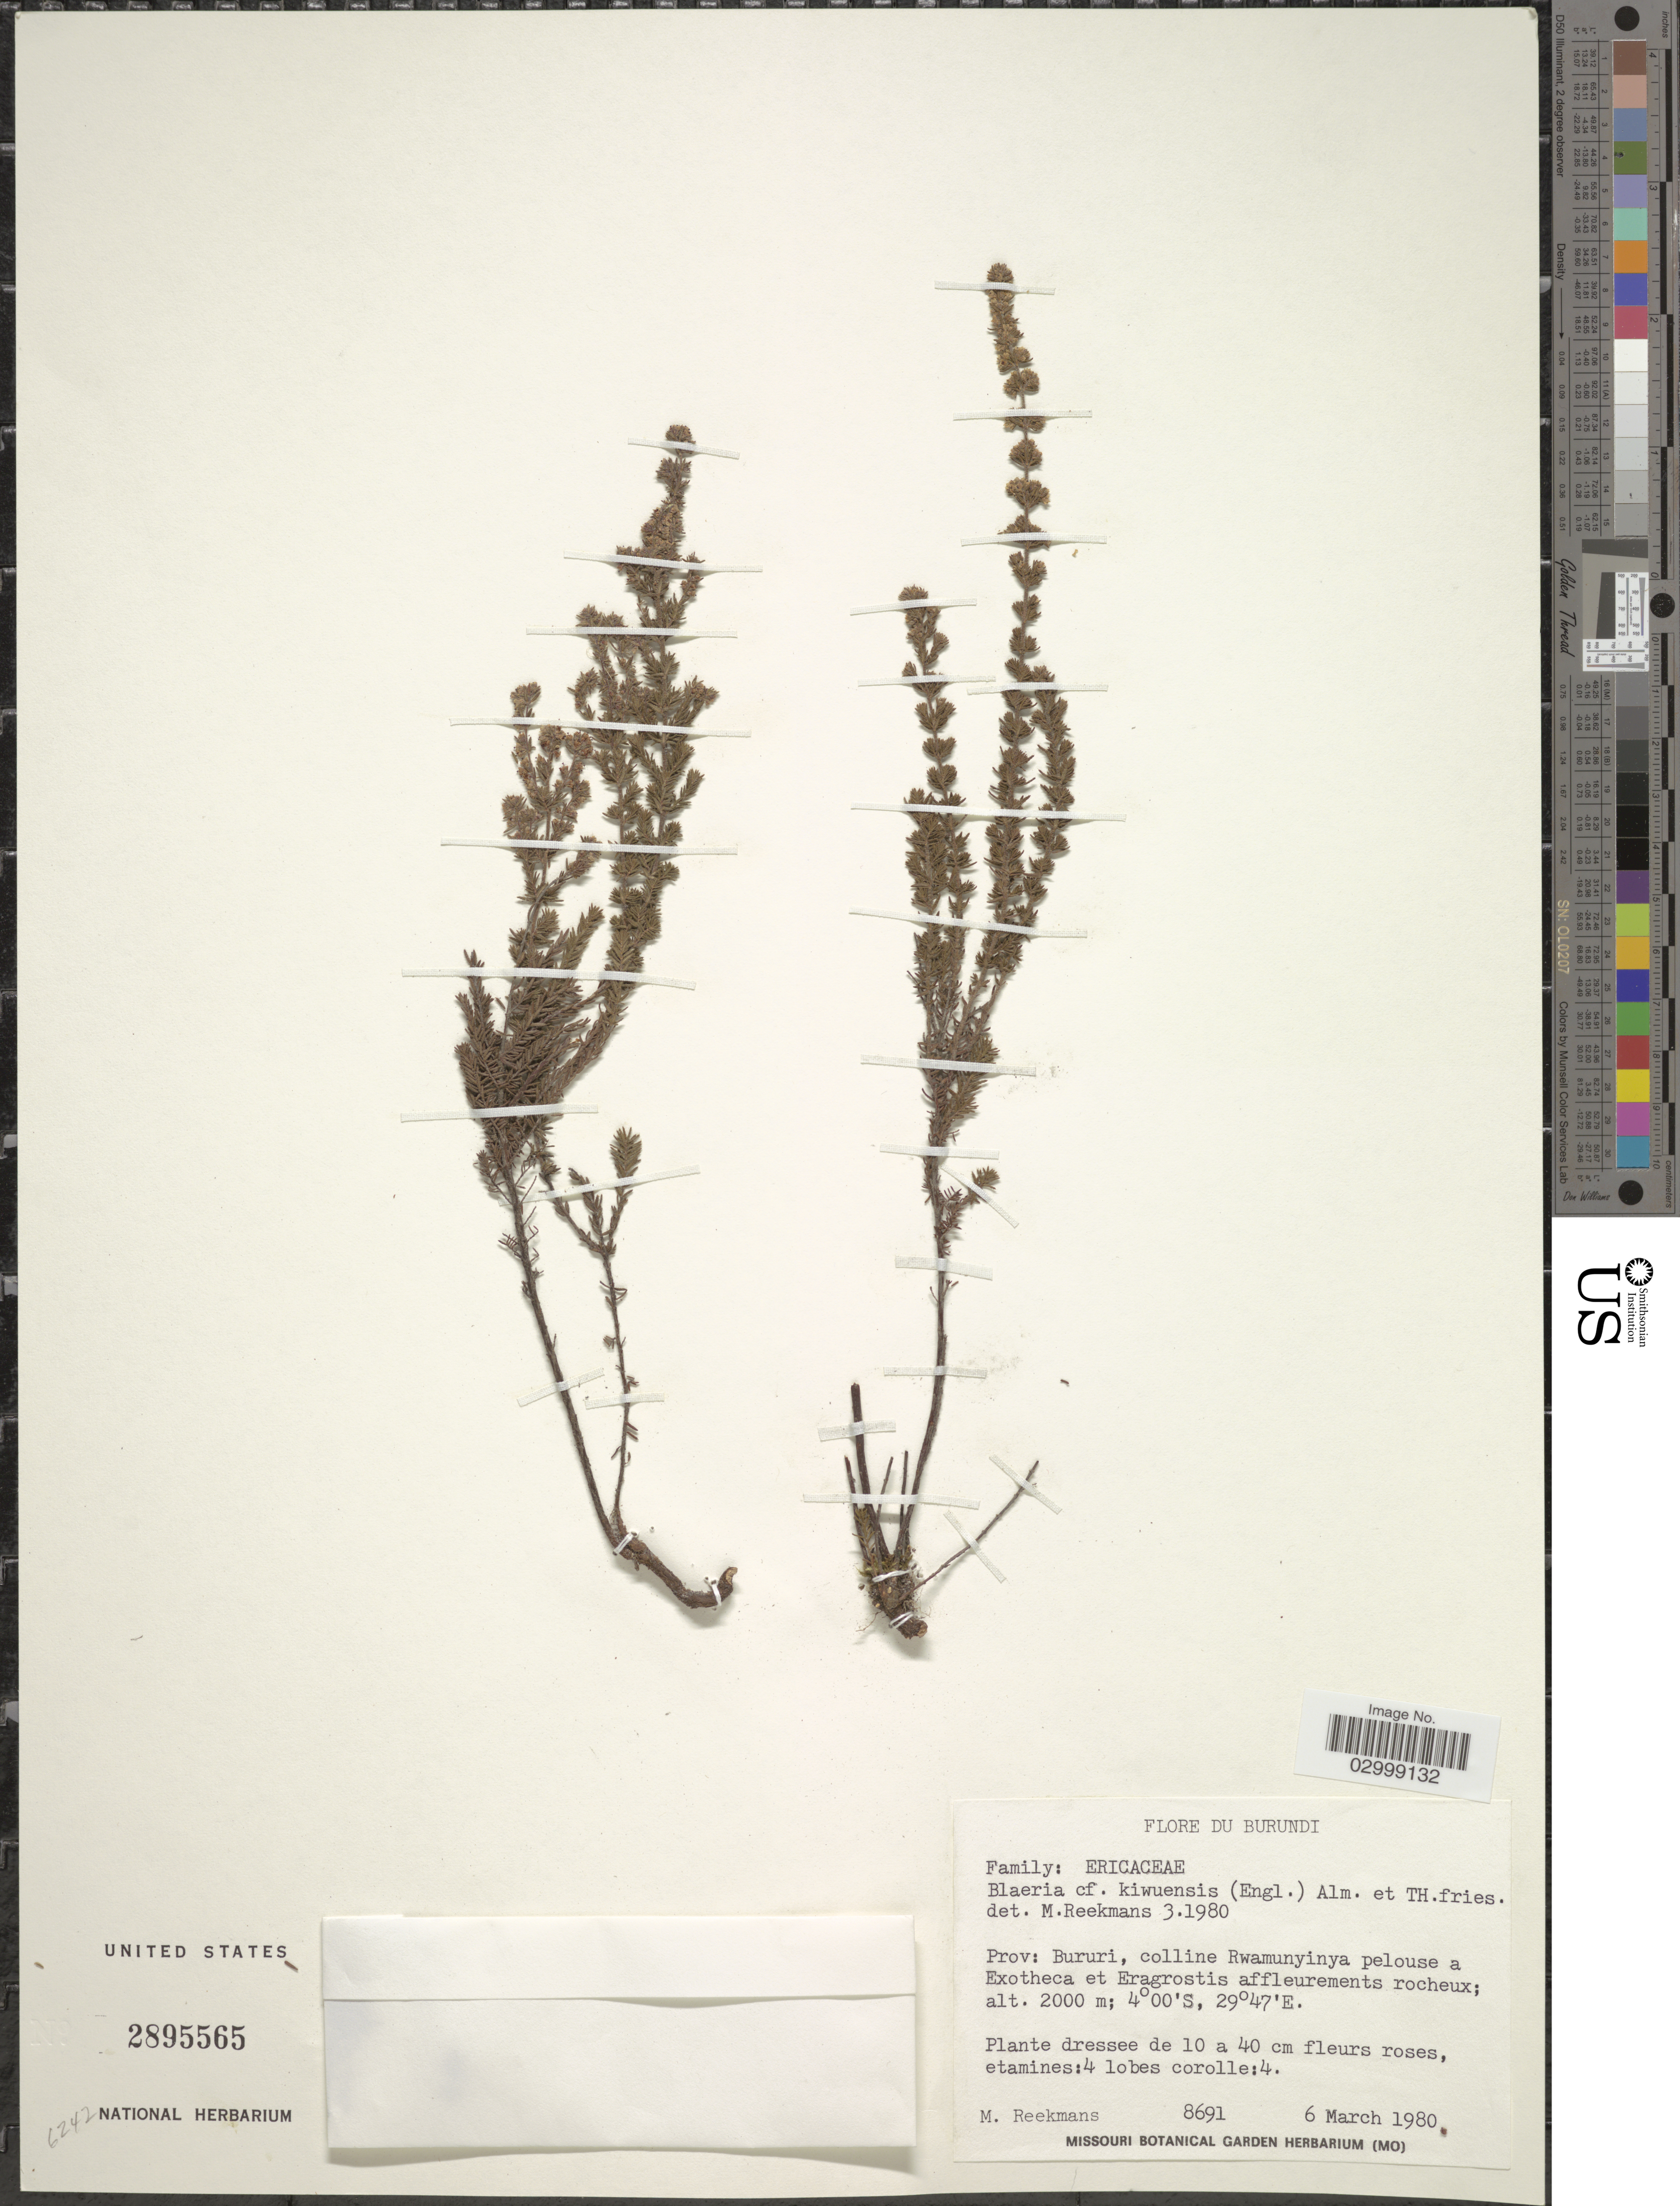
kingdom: Plantae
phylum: Tracheophyta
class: Magnoliopsida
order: Ericales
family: Ericaceae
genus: Blaeria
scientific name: Blaeria kiwuensis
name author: Engl.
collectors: M. Reekmans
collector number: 8691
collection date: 1980-03-06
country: Burundi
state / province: Bururi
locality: Colline Rwamunyinya .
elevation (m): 2000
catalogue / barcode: US 2895565